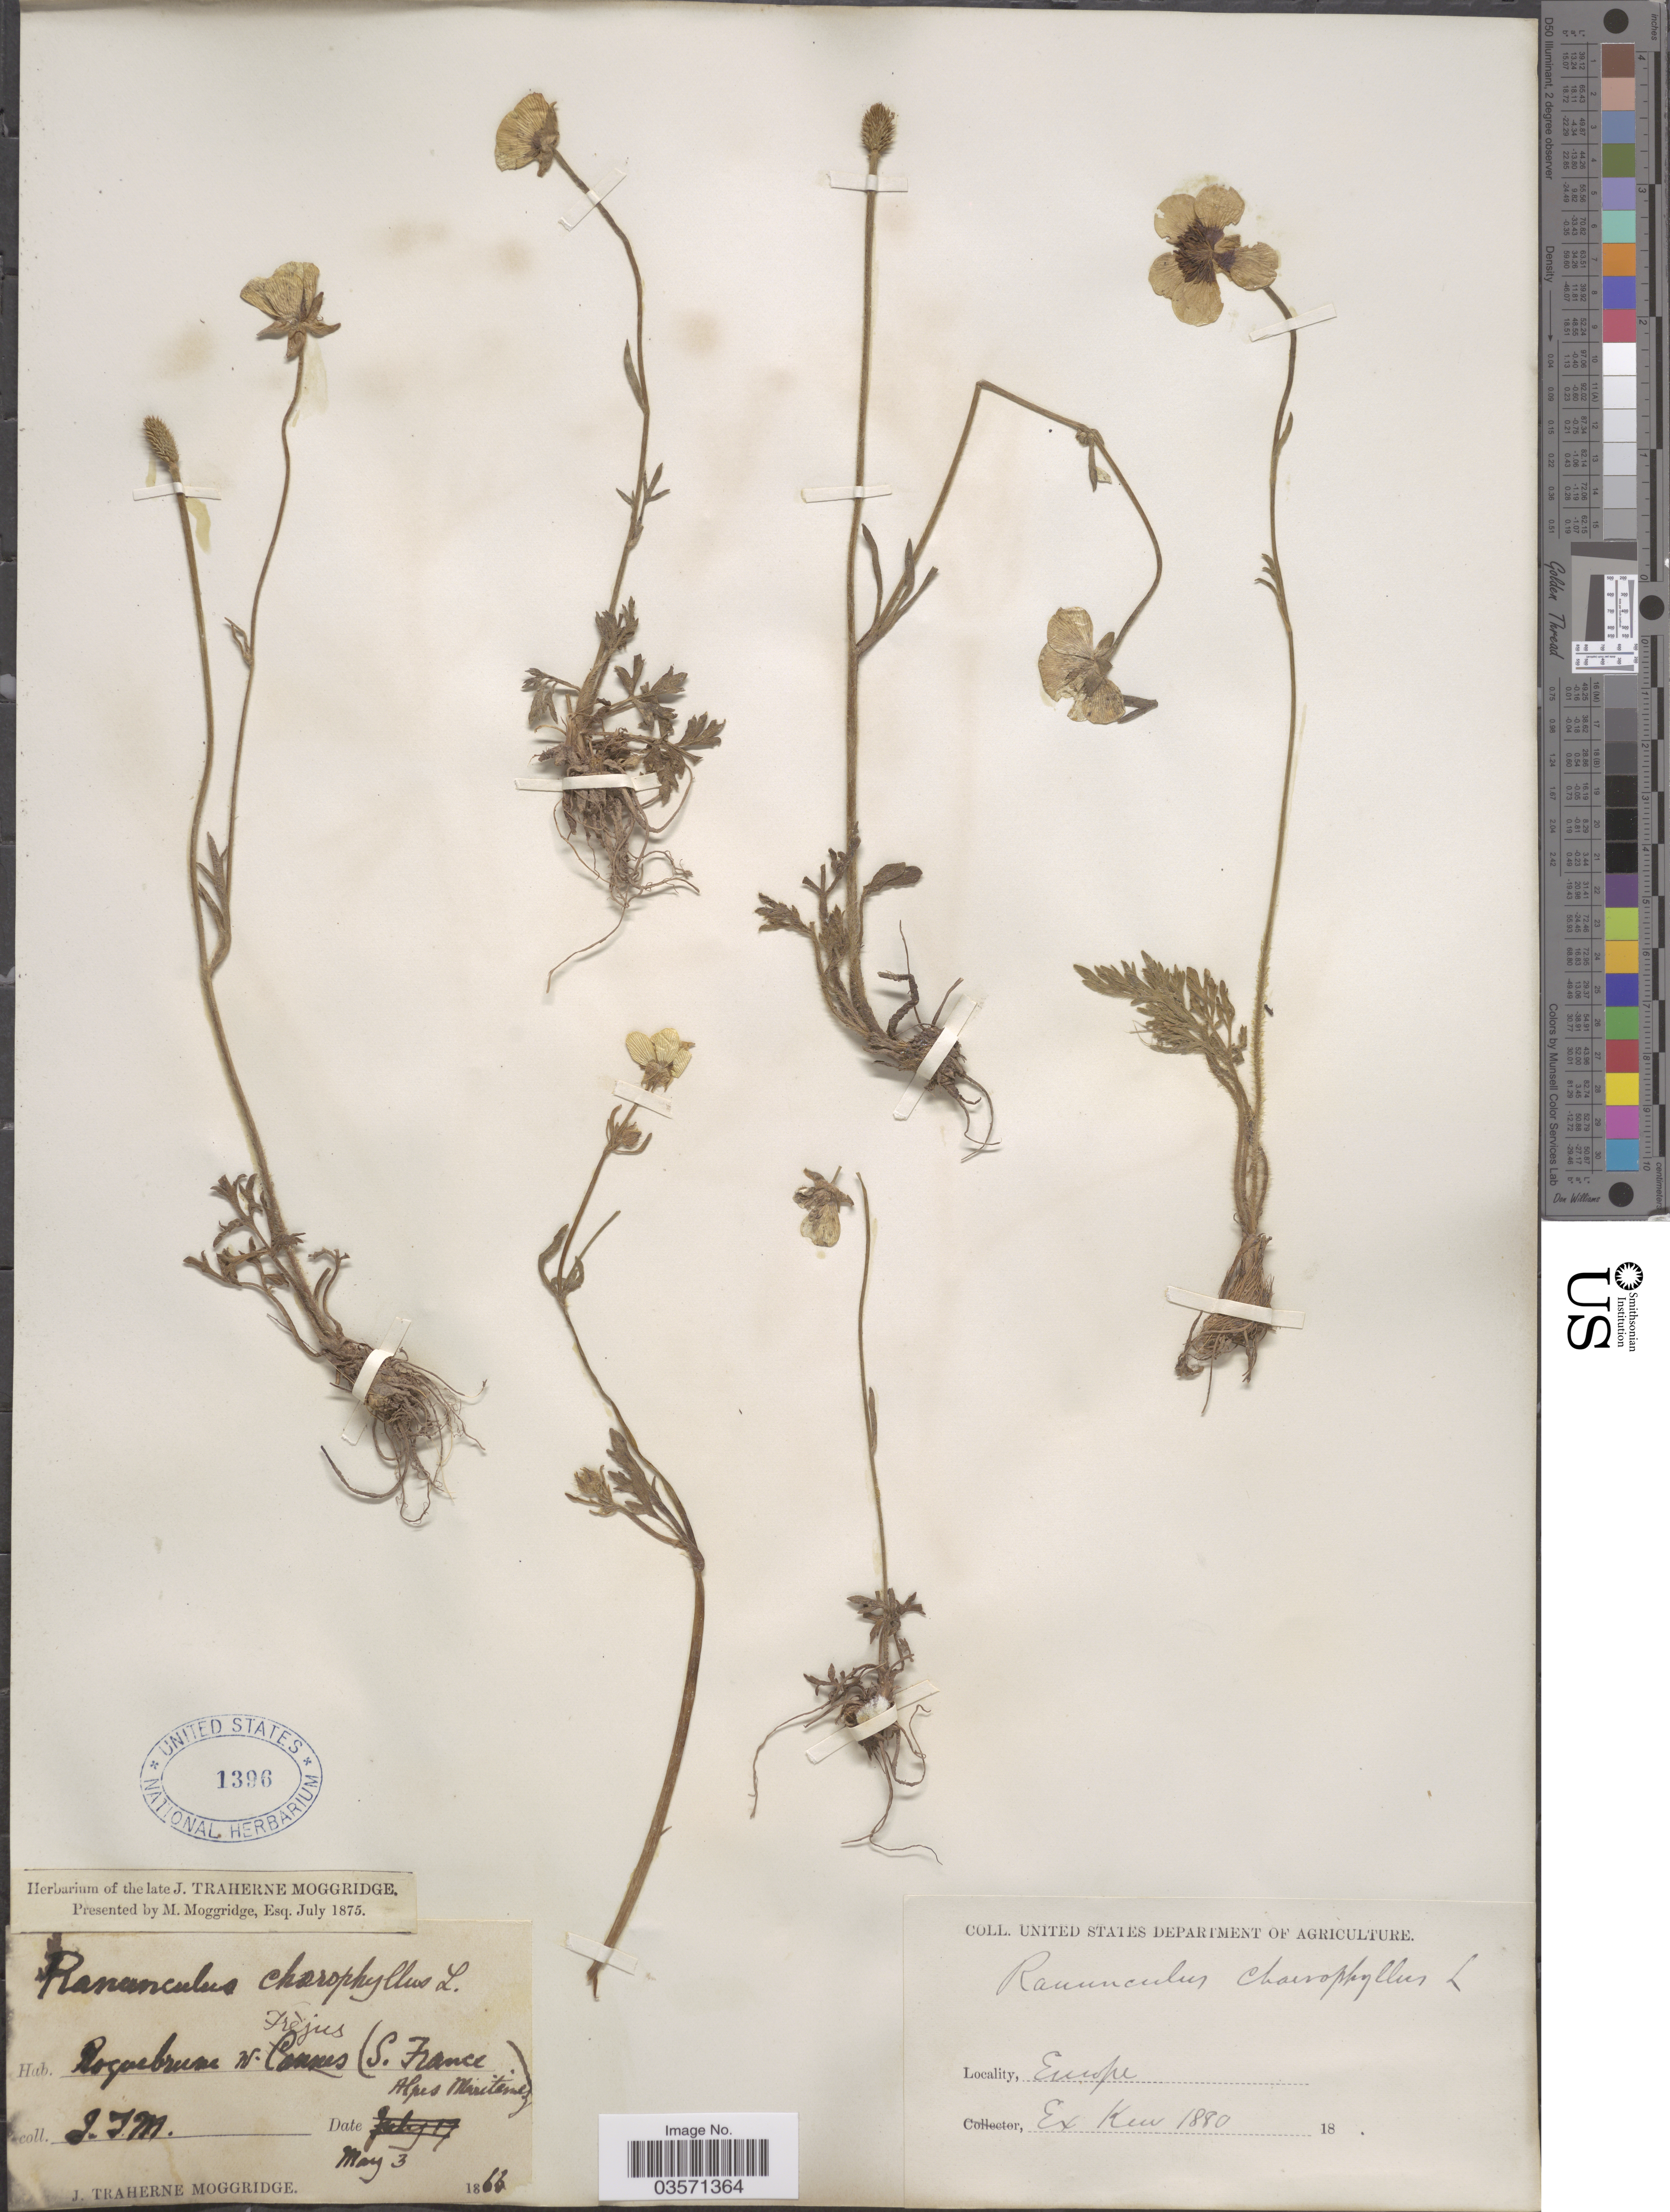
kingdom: Plantae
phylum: Tracheophyta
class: Magnoliopsida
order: Ranunculales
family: Ranunculaceae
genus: Ranunculus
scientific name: Ranunculus chaerophyllos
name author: L.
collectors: J. T. Moggridge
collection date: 1866-05-03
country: France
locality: Roquebrune W. Fréjus (S. France Alpes Maritimes).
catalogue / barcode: US 1396